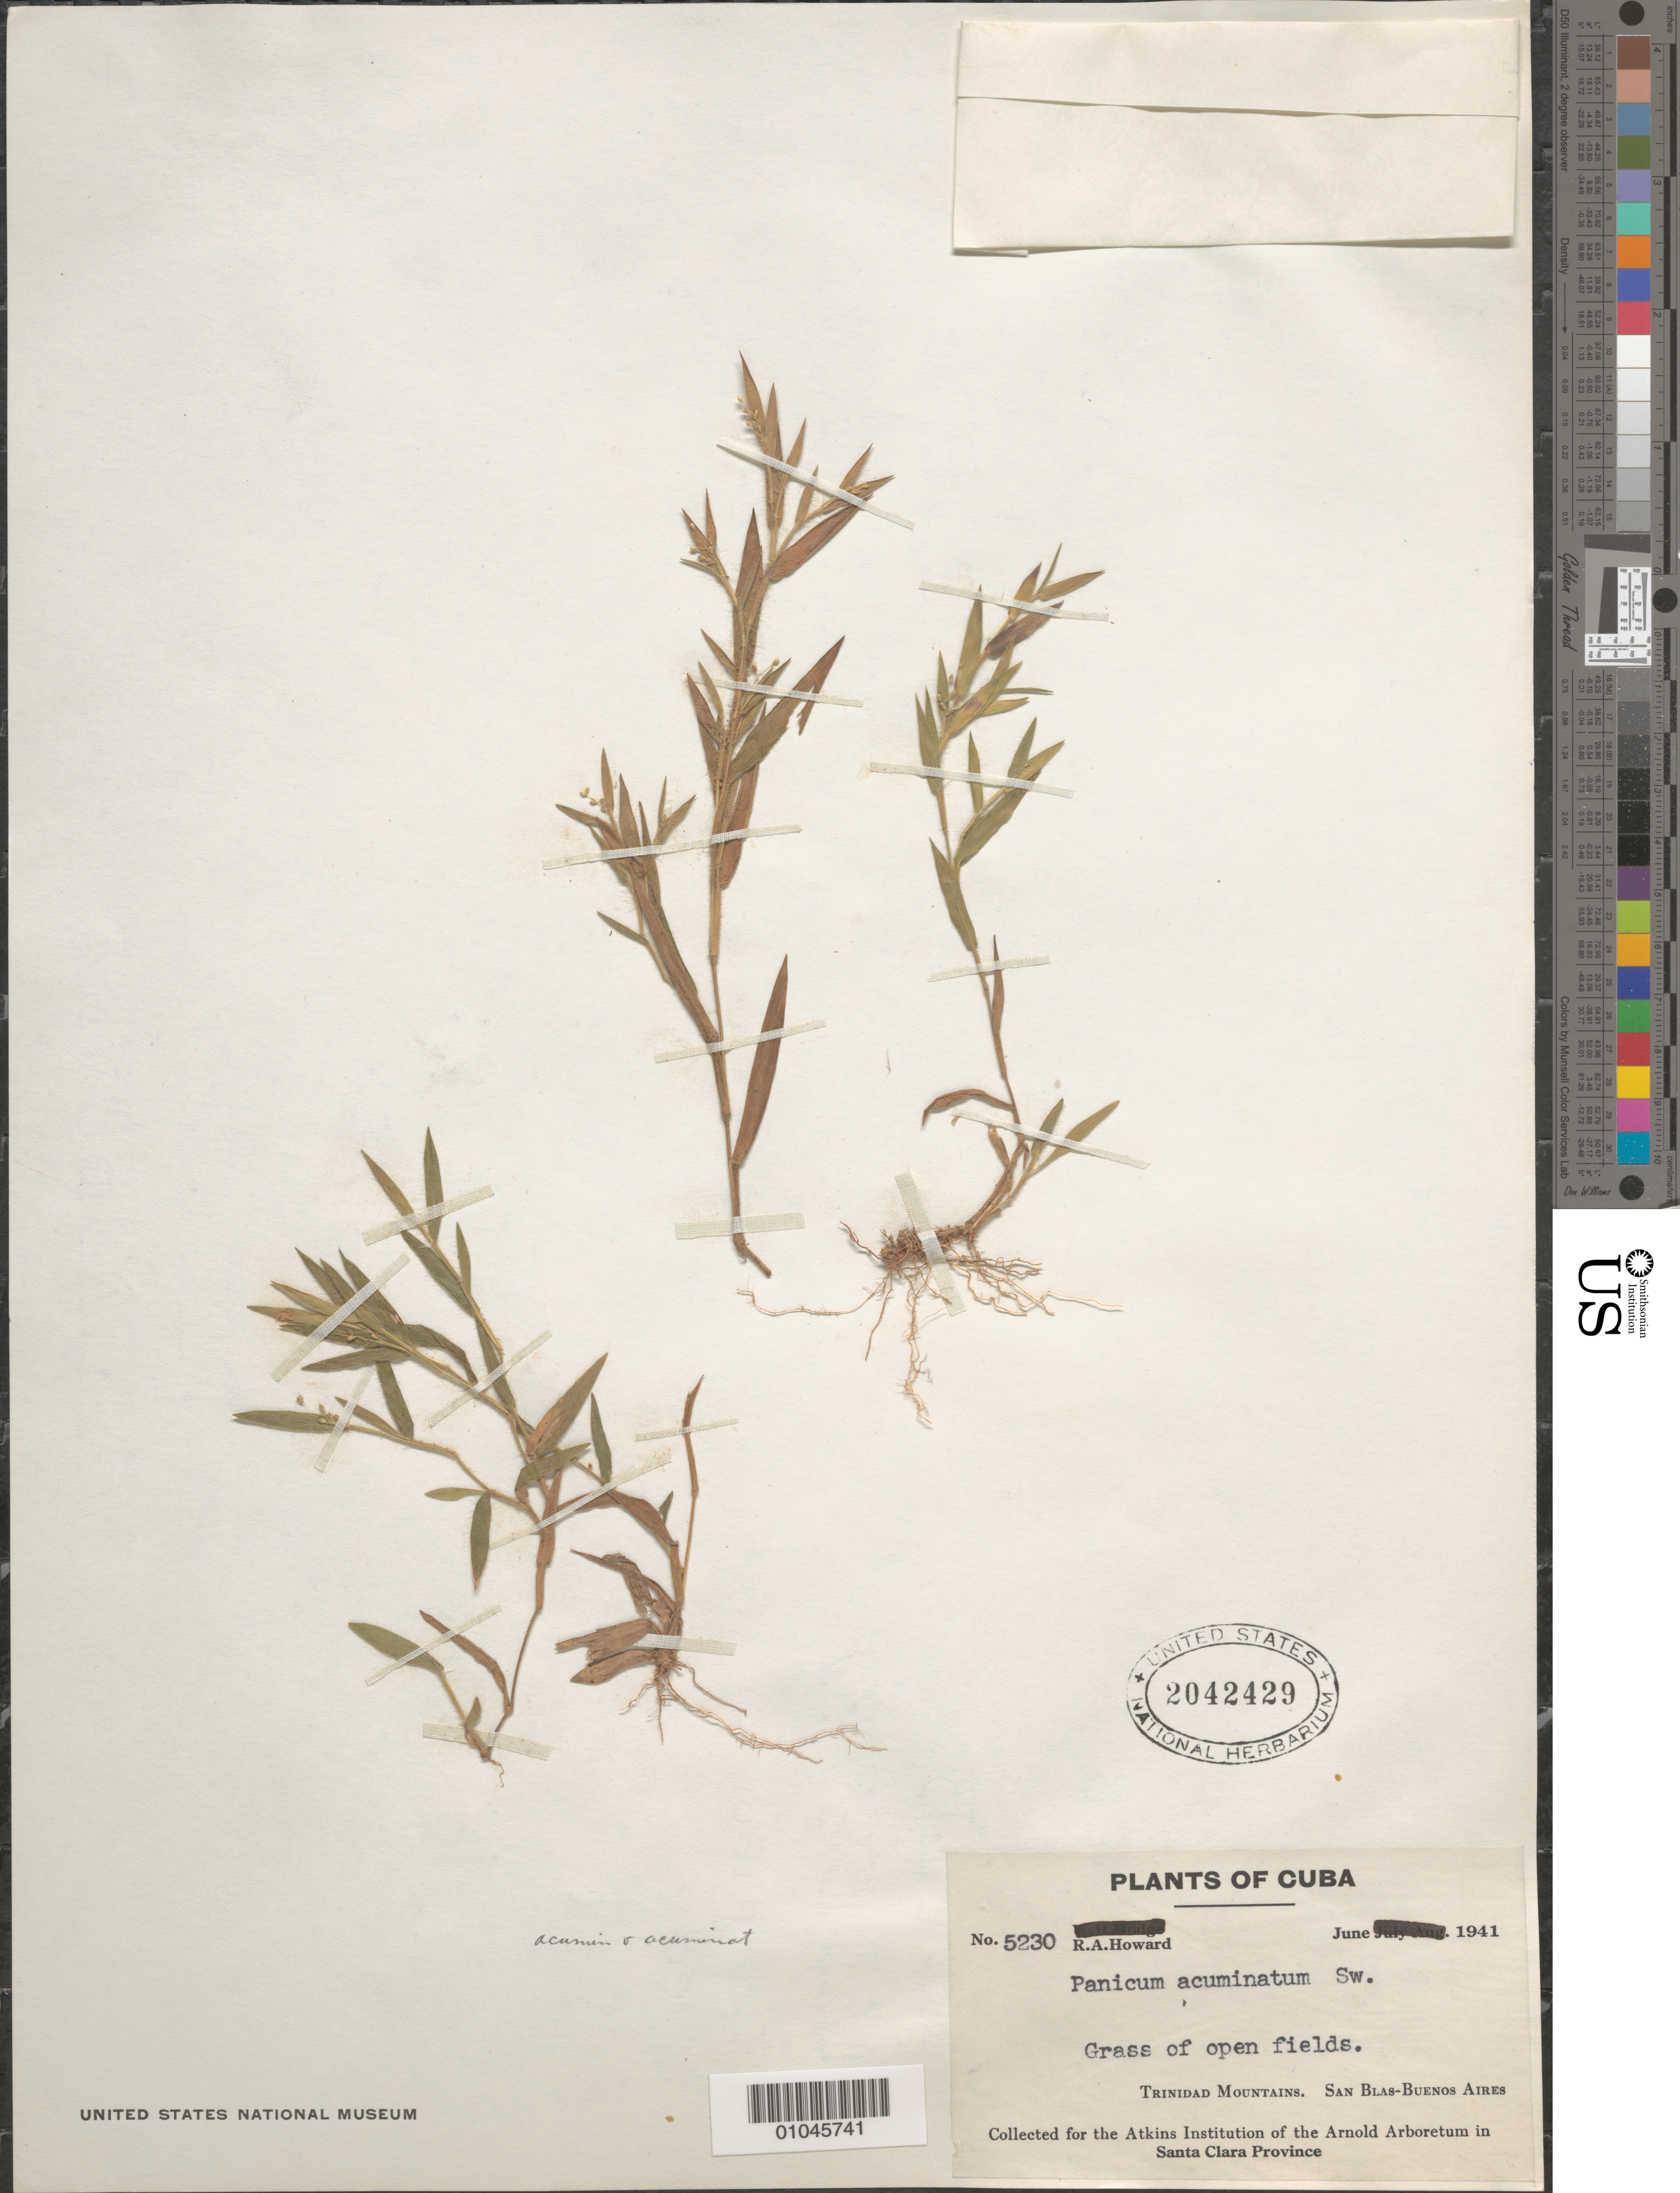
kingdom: Plantae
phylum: Tracheophyta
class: Liliopsida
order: Poales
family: Poaceae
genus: Panicum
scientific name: Panicum acuminatum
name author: Sw.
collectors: R. A. Howard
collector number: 5230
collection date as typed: Jun 1941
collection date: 1941-06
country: Cuba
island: Cuba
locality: Grass of open fields Trinidad Mts San Blas- Aires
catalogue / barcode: US 2042429